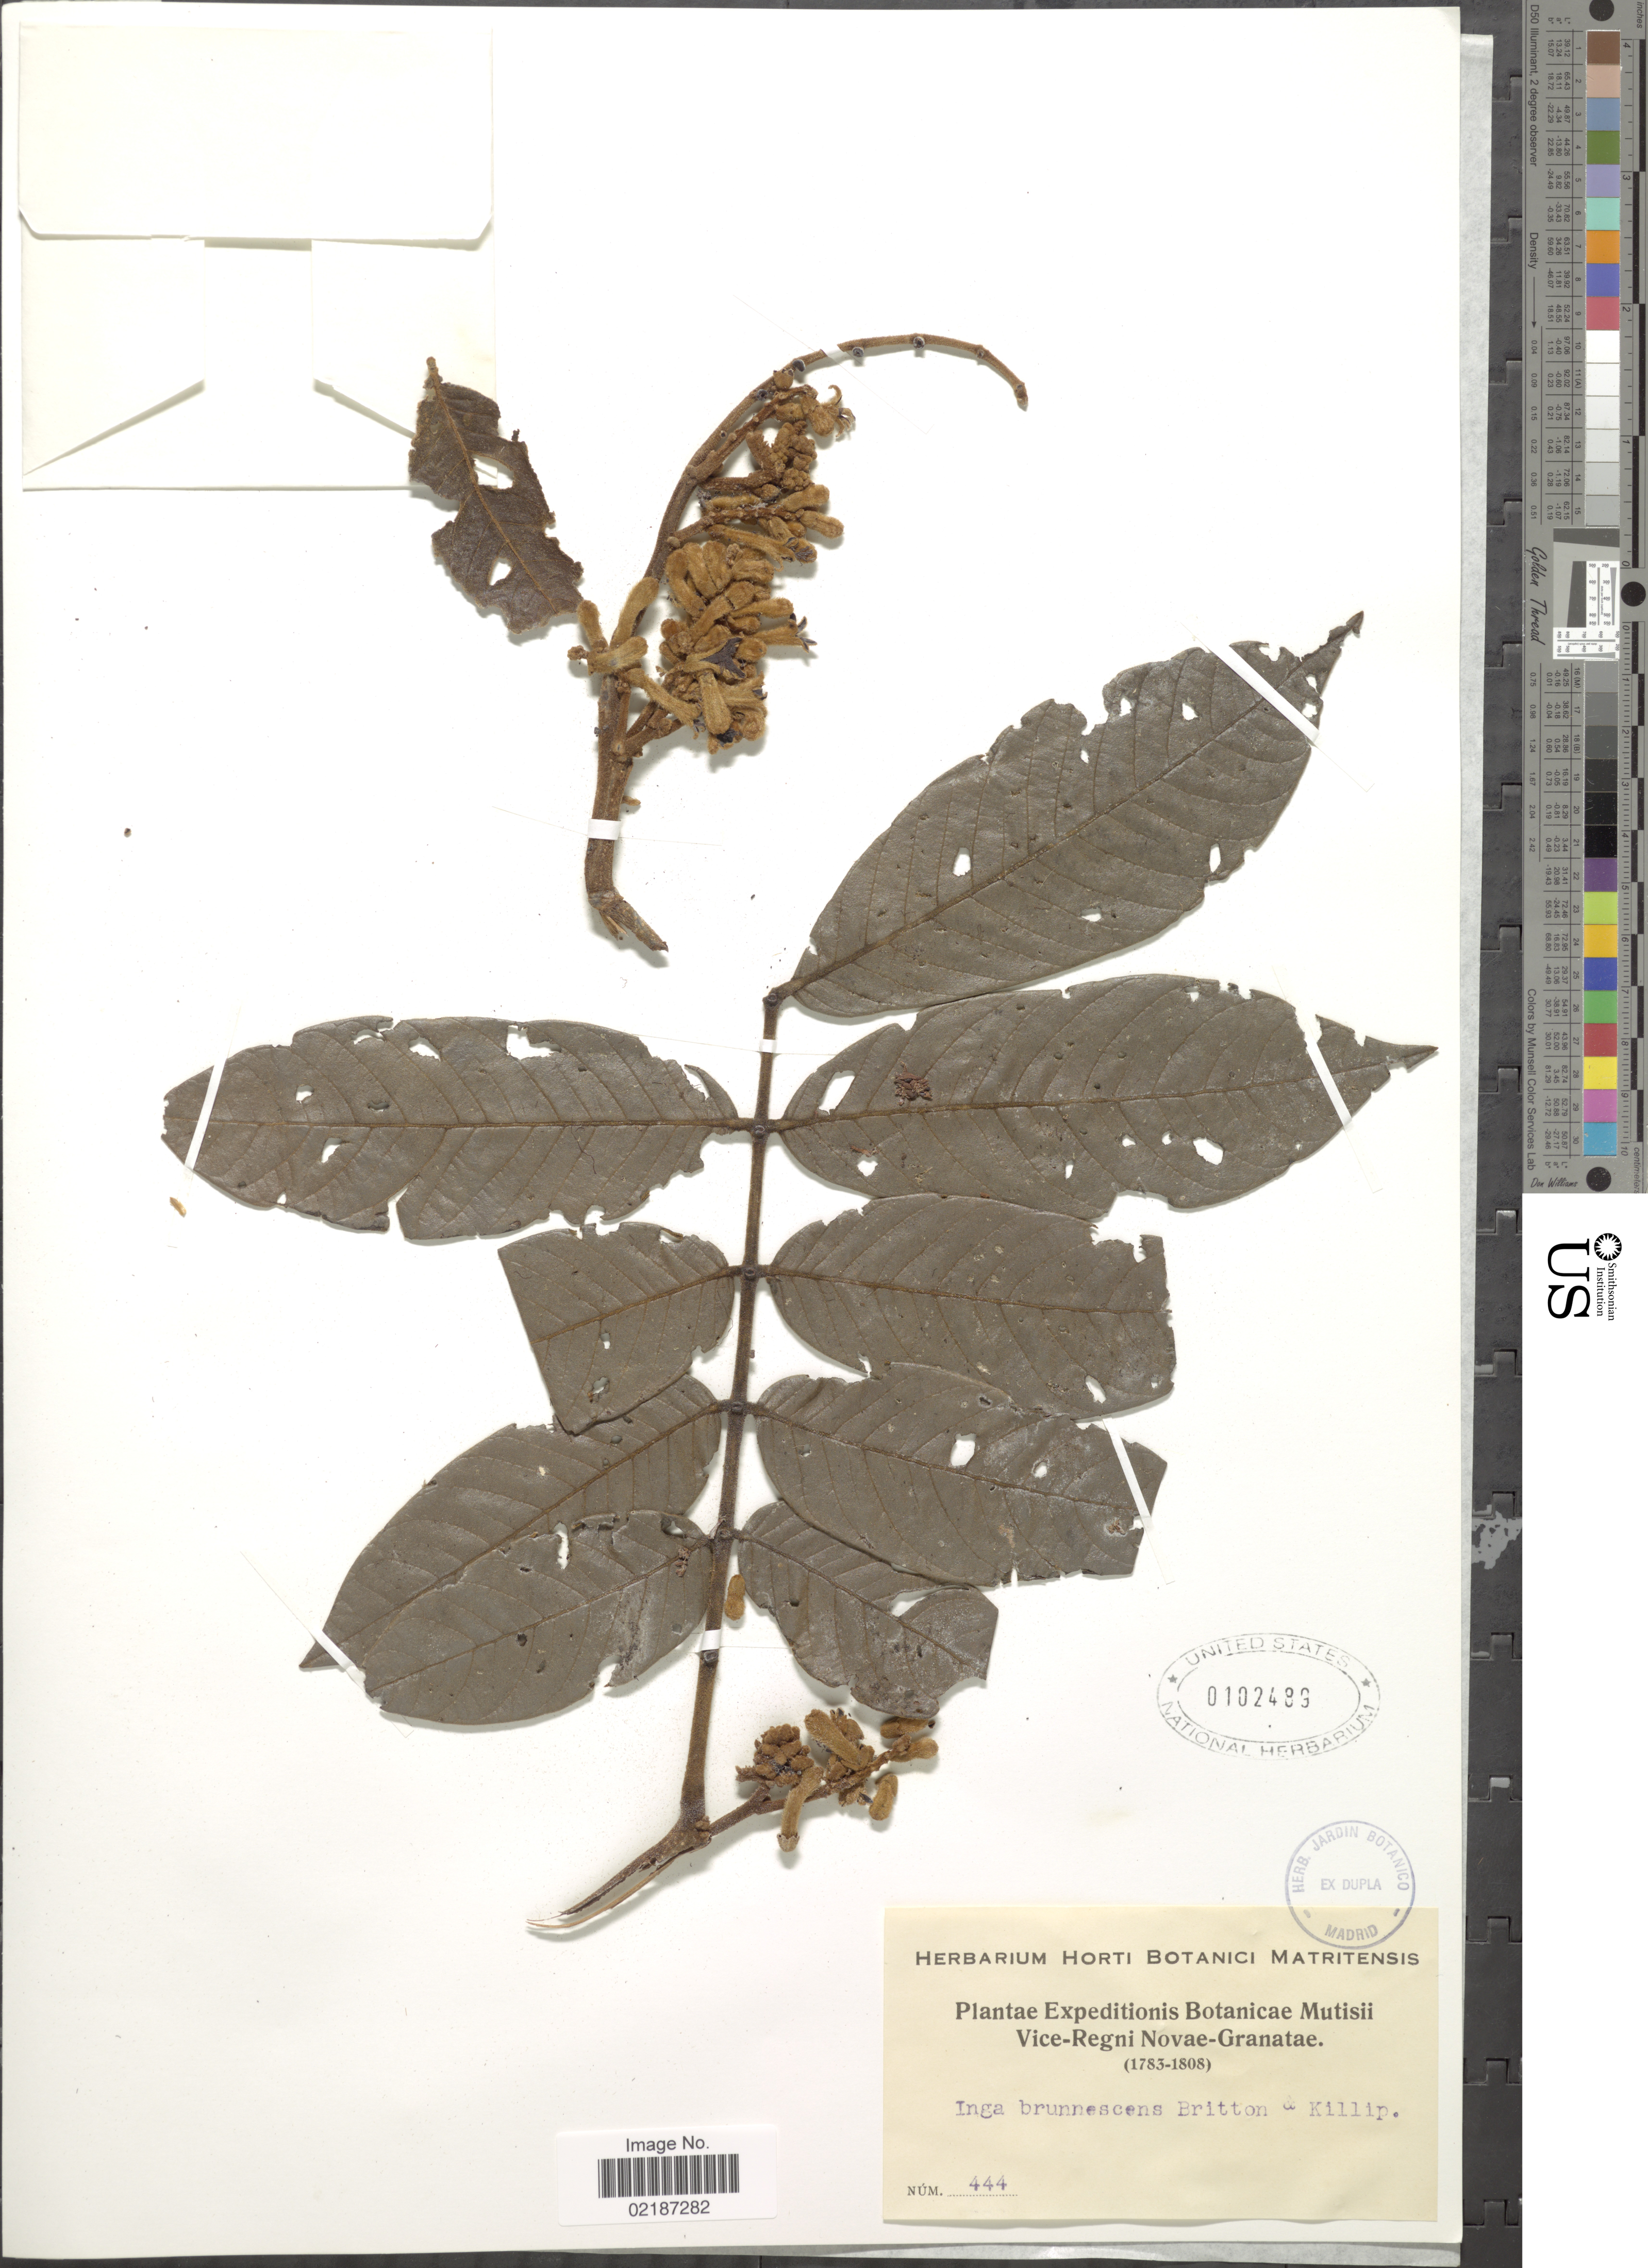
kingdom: Plantae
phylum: Tracheophyta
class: Magnoliopsida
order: Fabales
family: Fabaceae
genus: Inga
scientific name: Inga brunnescens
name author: Britton & Killip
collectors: J. C. B. Mutis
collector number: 444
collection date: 1783/1808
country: Colombia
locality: Vice-Regni Novae-Granatae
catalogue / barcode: US 102489